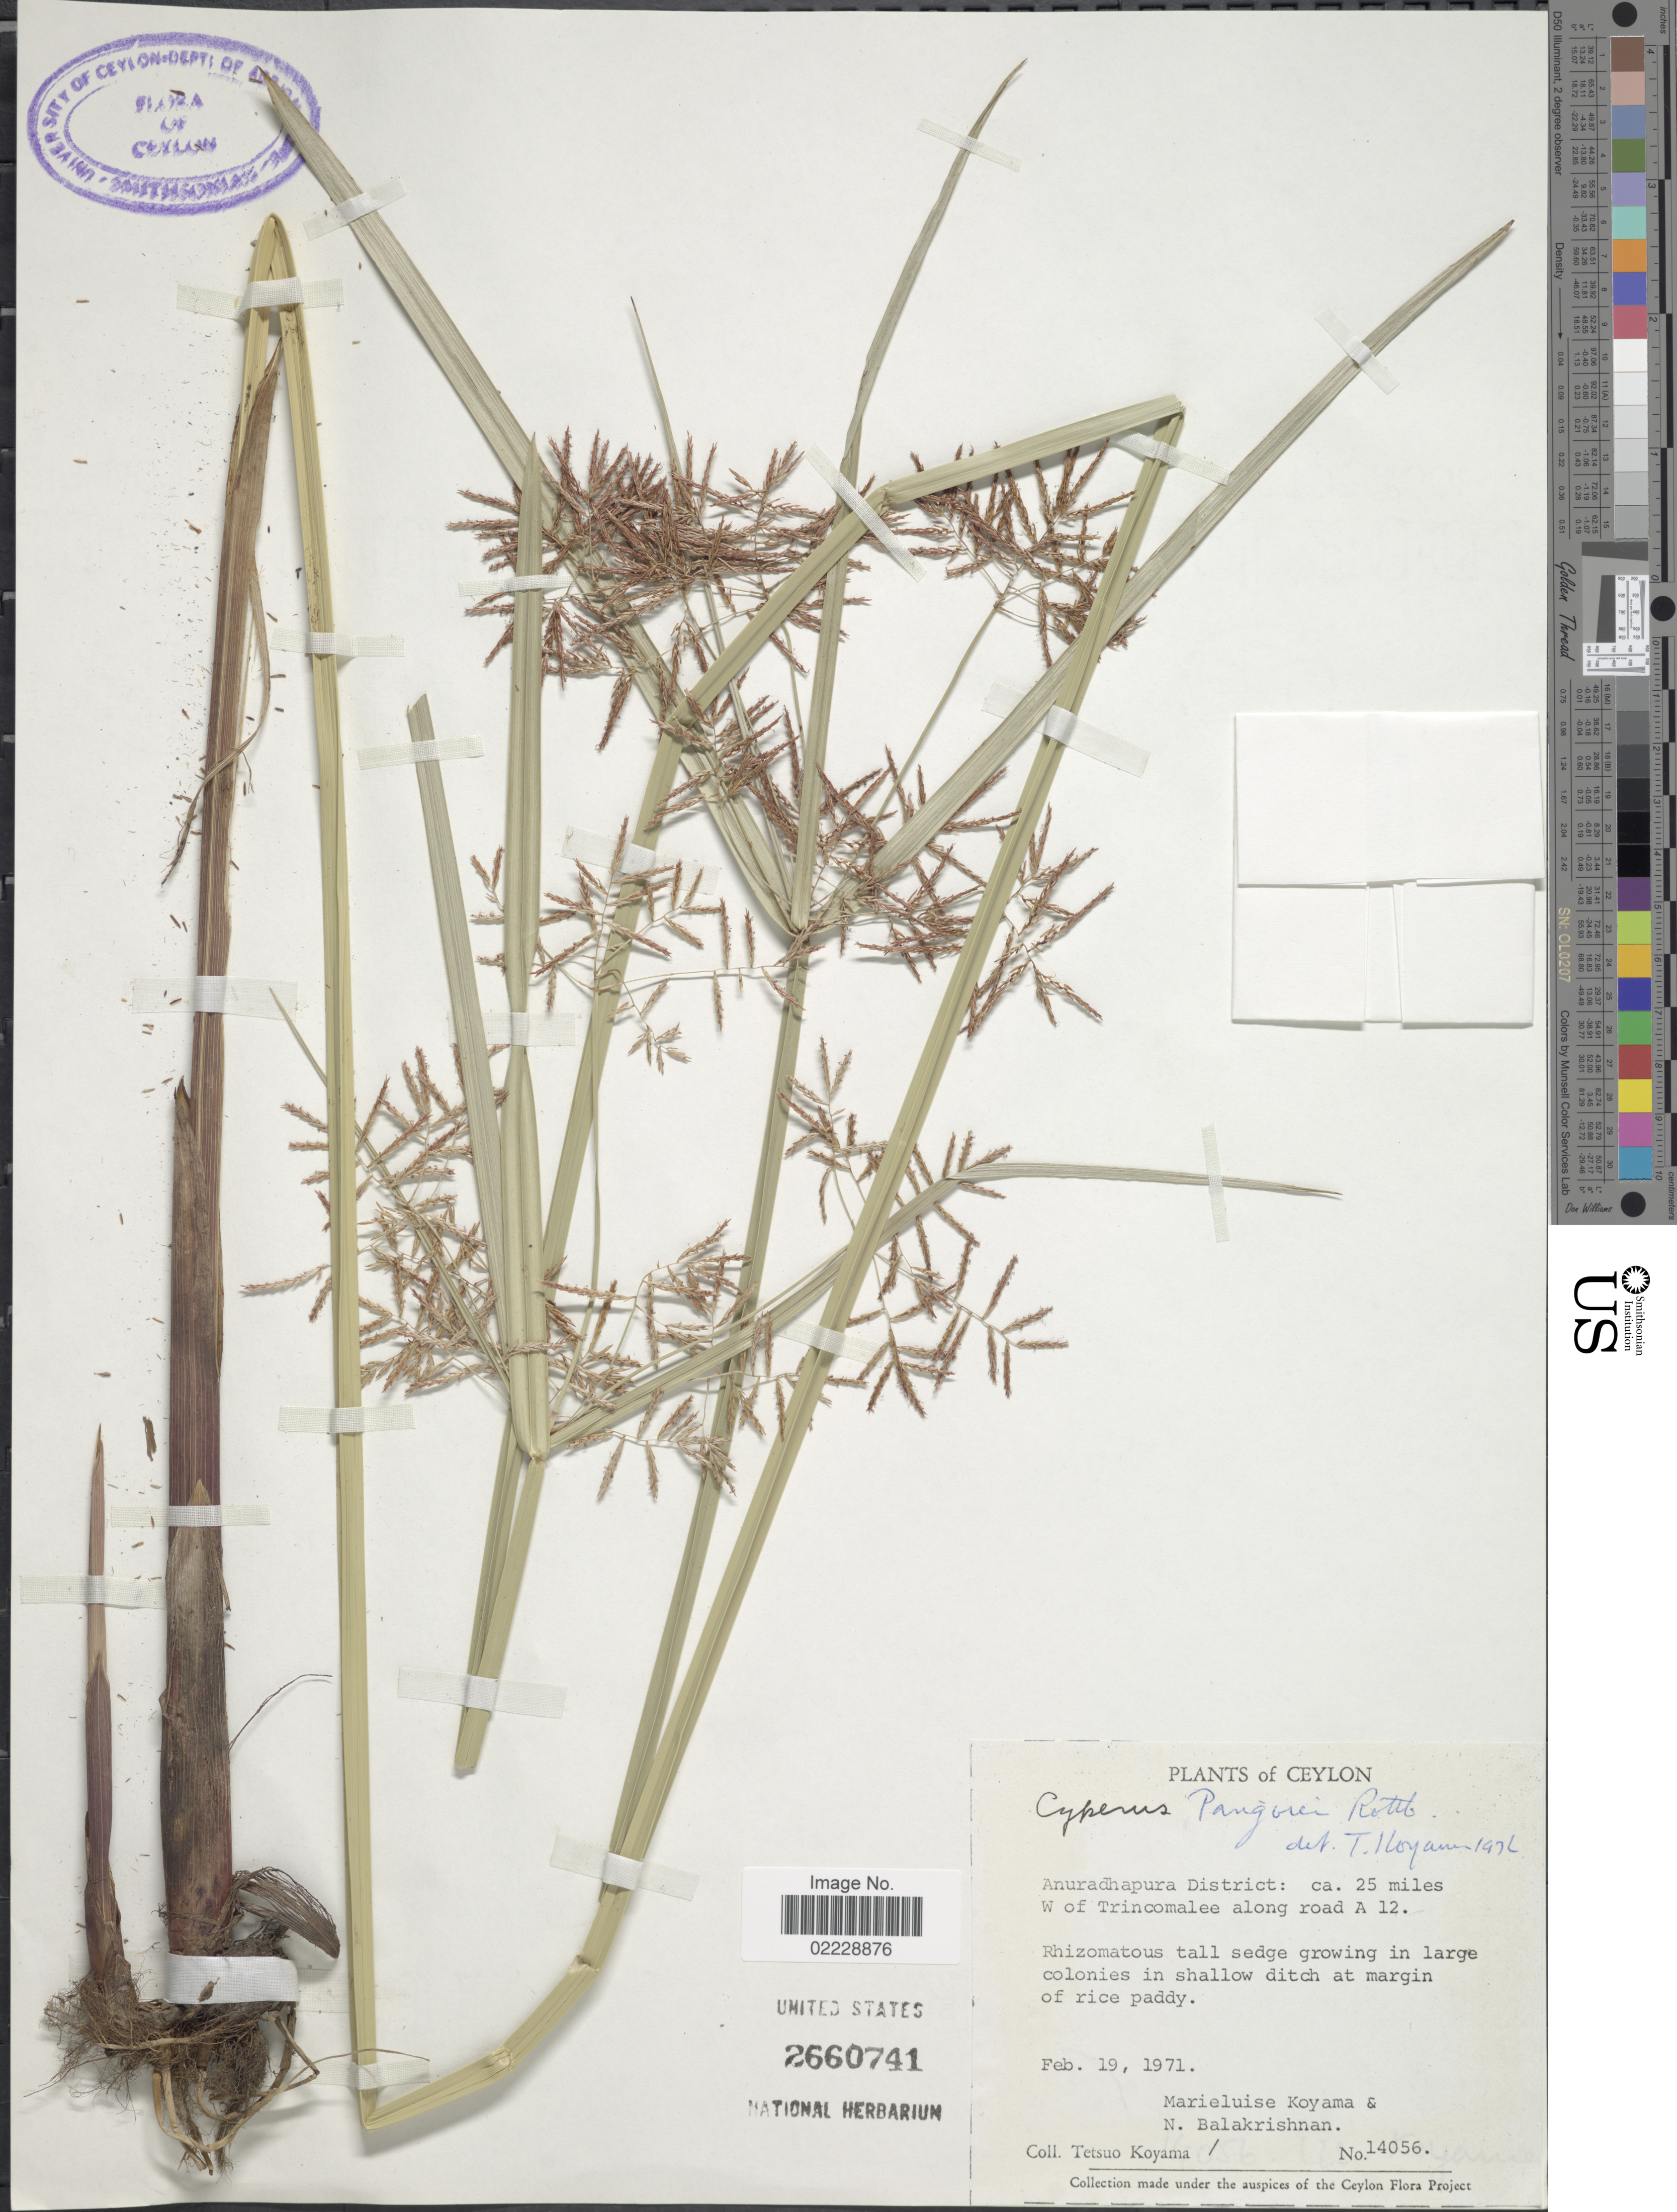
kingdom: Plantae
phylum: Tracheophyta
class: Liliopsida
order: Poales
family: Cyperaceae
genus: Cyperus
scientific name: Cyperus pangorei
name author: Rottb.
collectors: T. Koyama, M. Koyama & N. Balakrishnan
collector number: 14056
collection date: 1971-02-19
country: Sri Lanka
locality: Ceylon. Anuradhapura District: ca. 25 miles W of Trincomalee along road A 12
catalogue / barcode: US 2660741